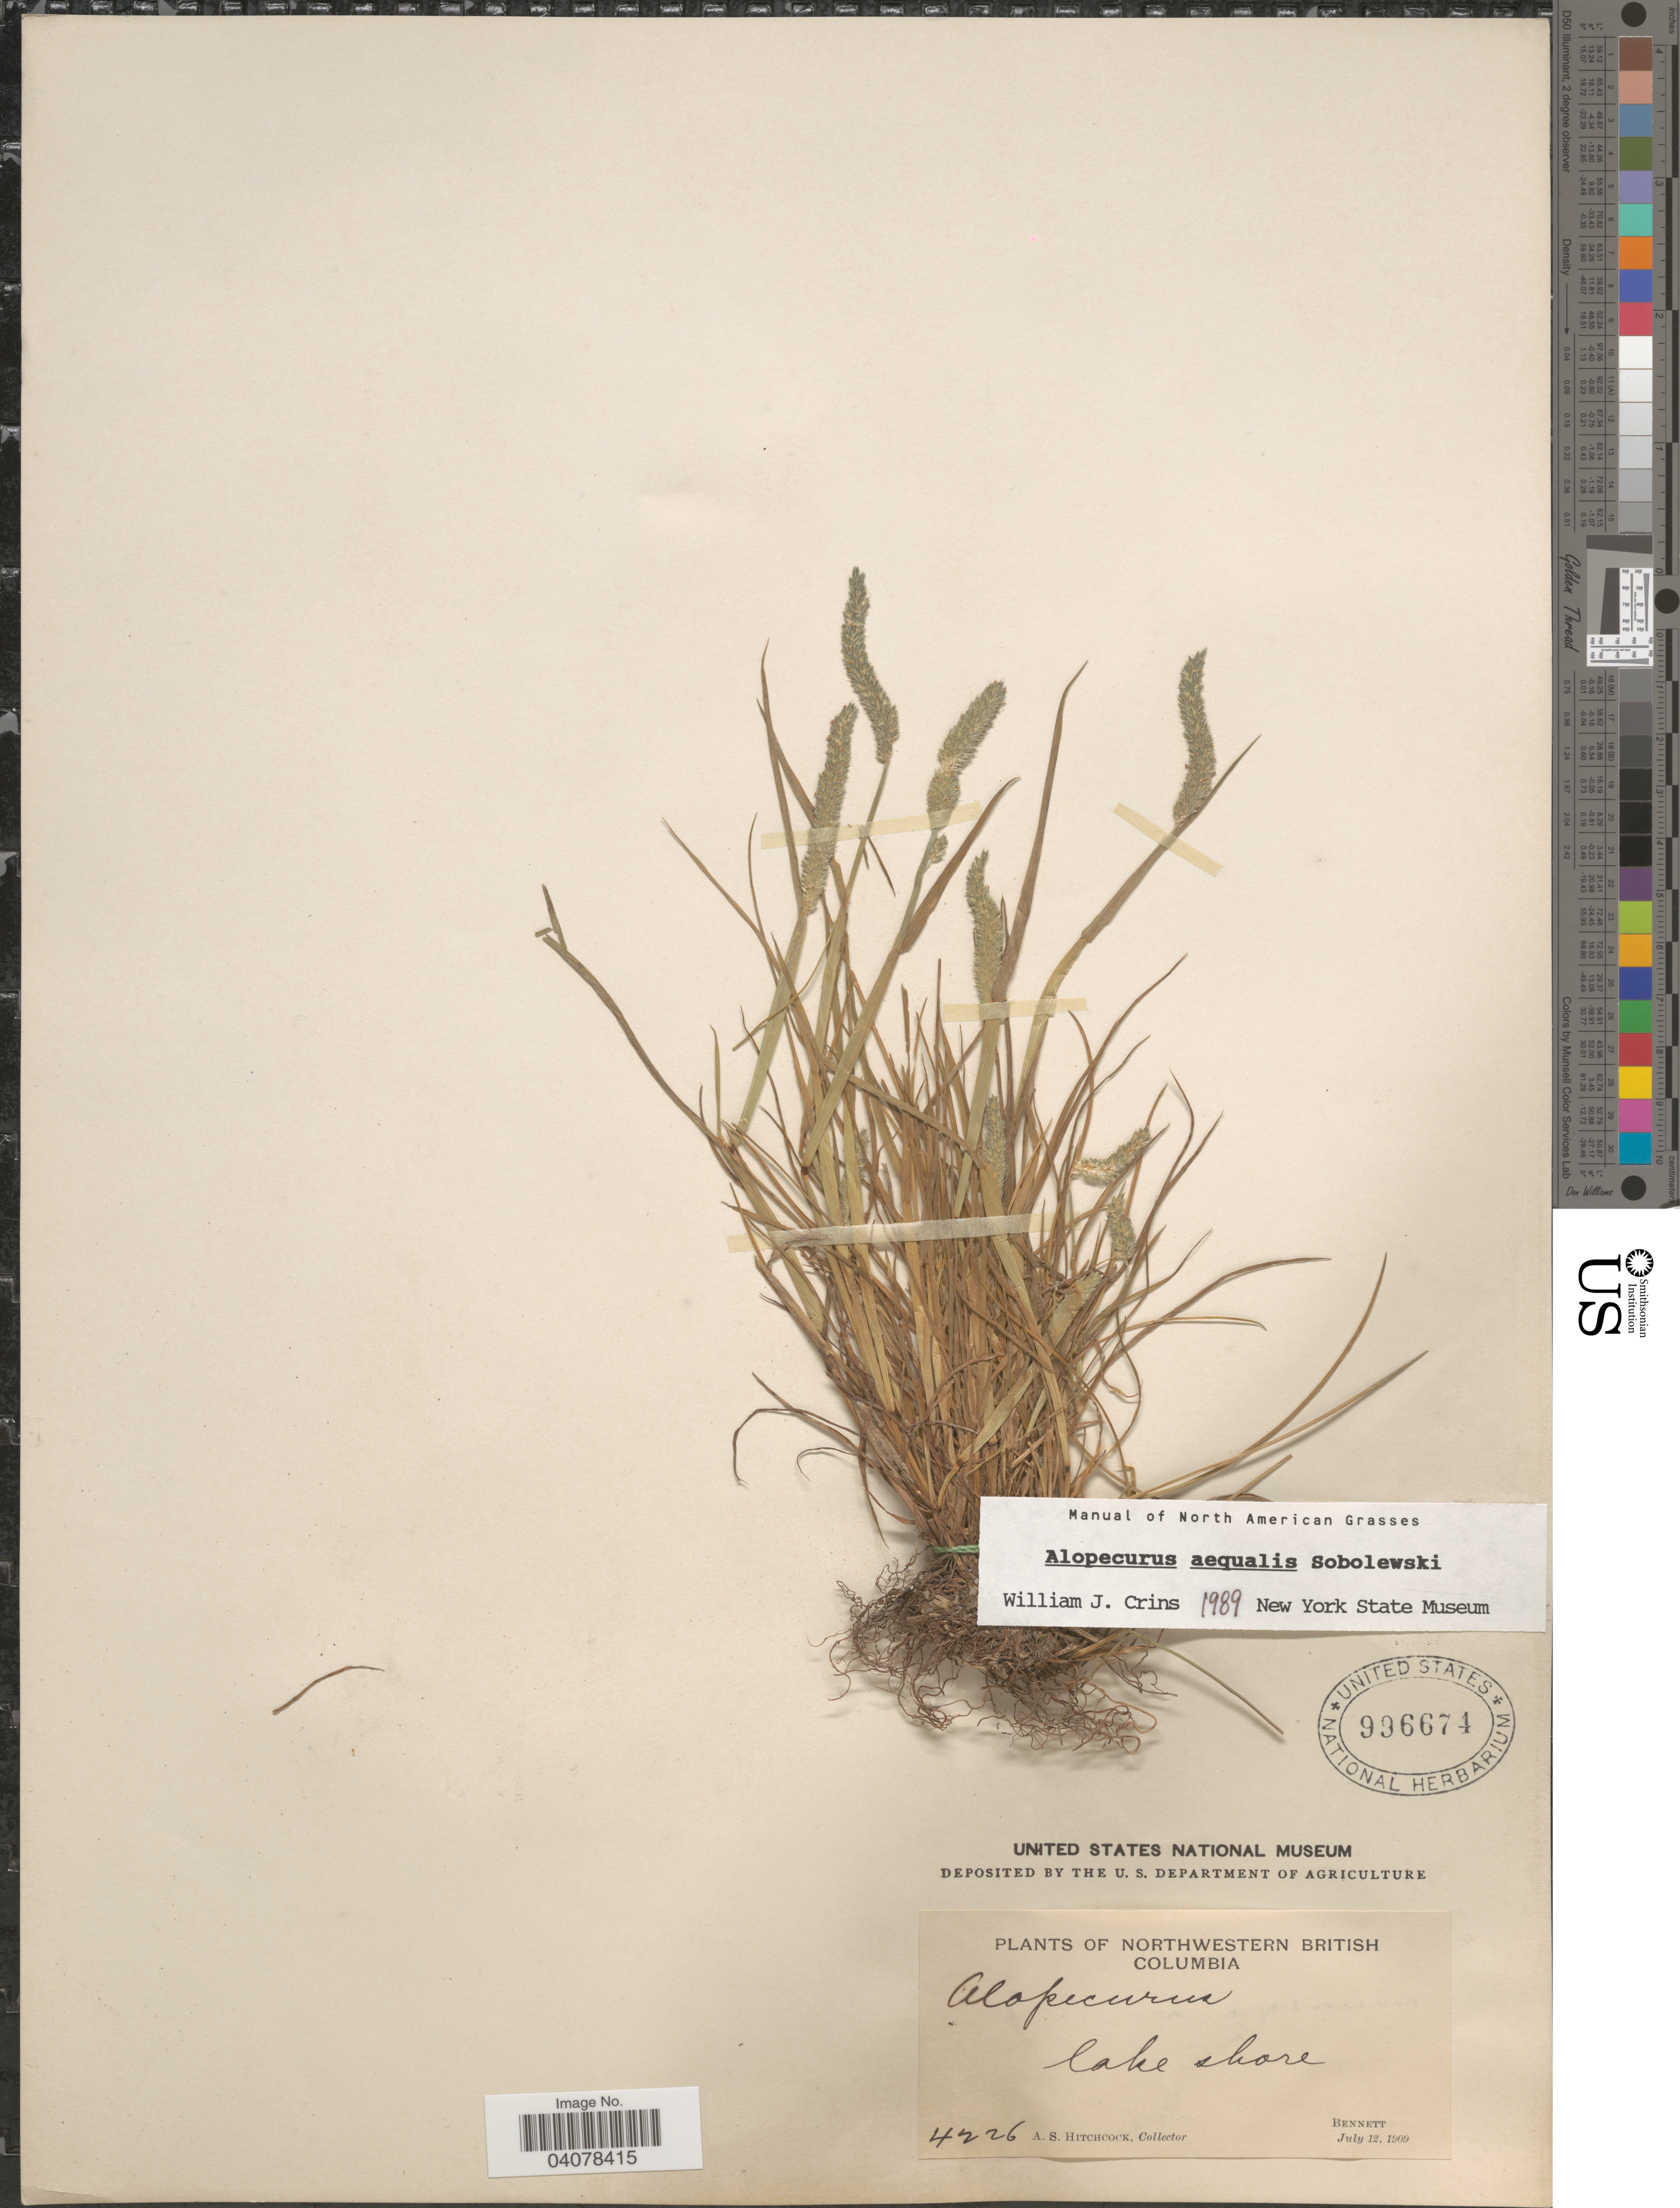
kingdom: Plantae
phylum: Tracheophyta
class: Liliopsida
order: Poales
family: Poaceae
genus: Alopecurus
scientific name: Alopecurus aequalis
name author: Sobol.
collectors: A. S. Hitchcock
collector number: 4226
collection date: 1909-07-12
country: Canada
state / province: British Columbia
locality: Northwestern British Columbia. Lake shore. Bennett.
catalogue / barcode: US 996674